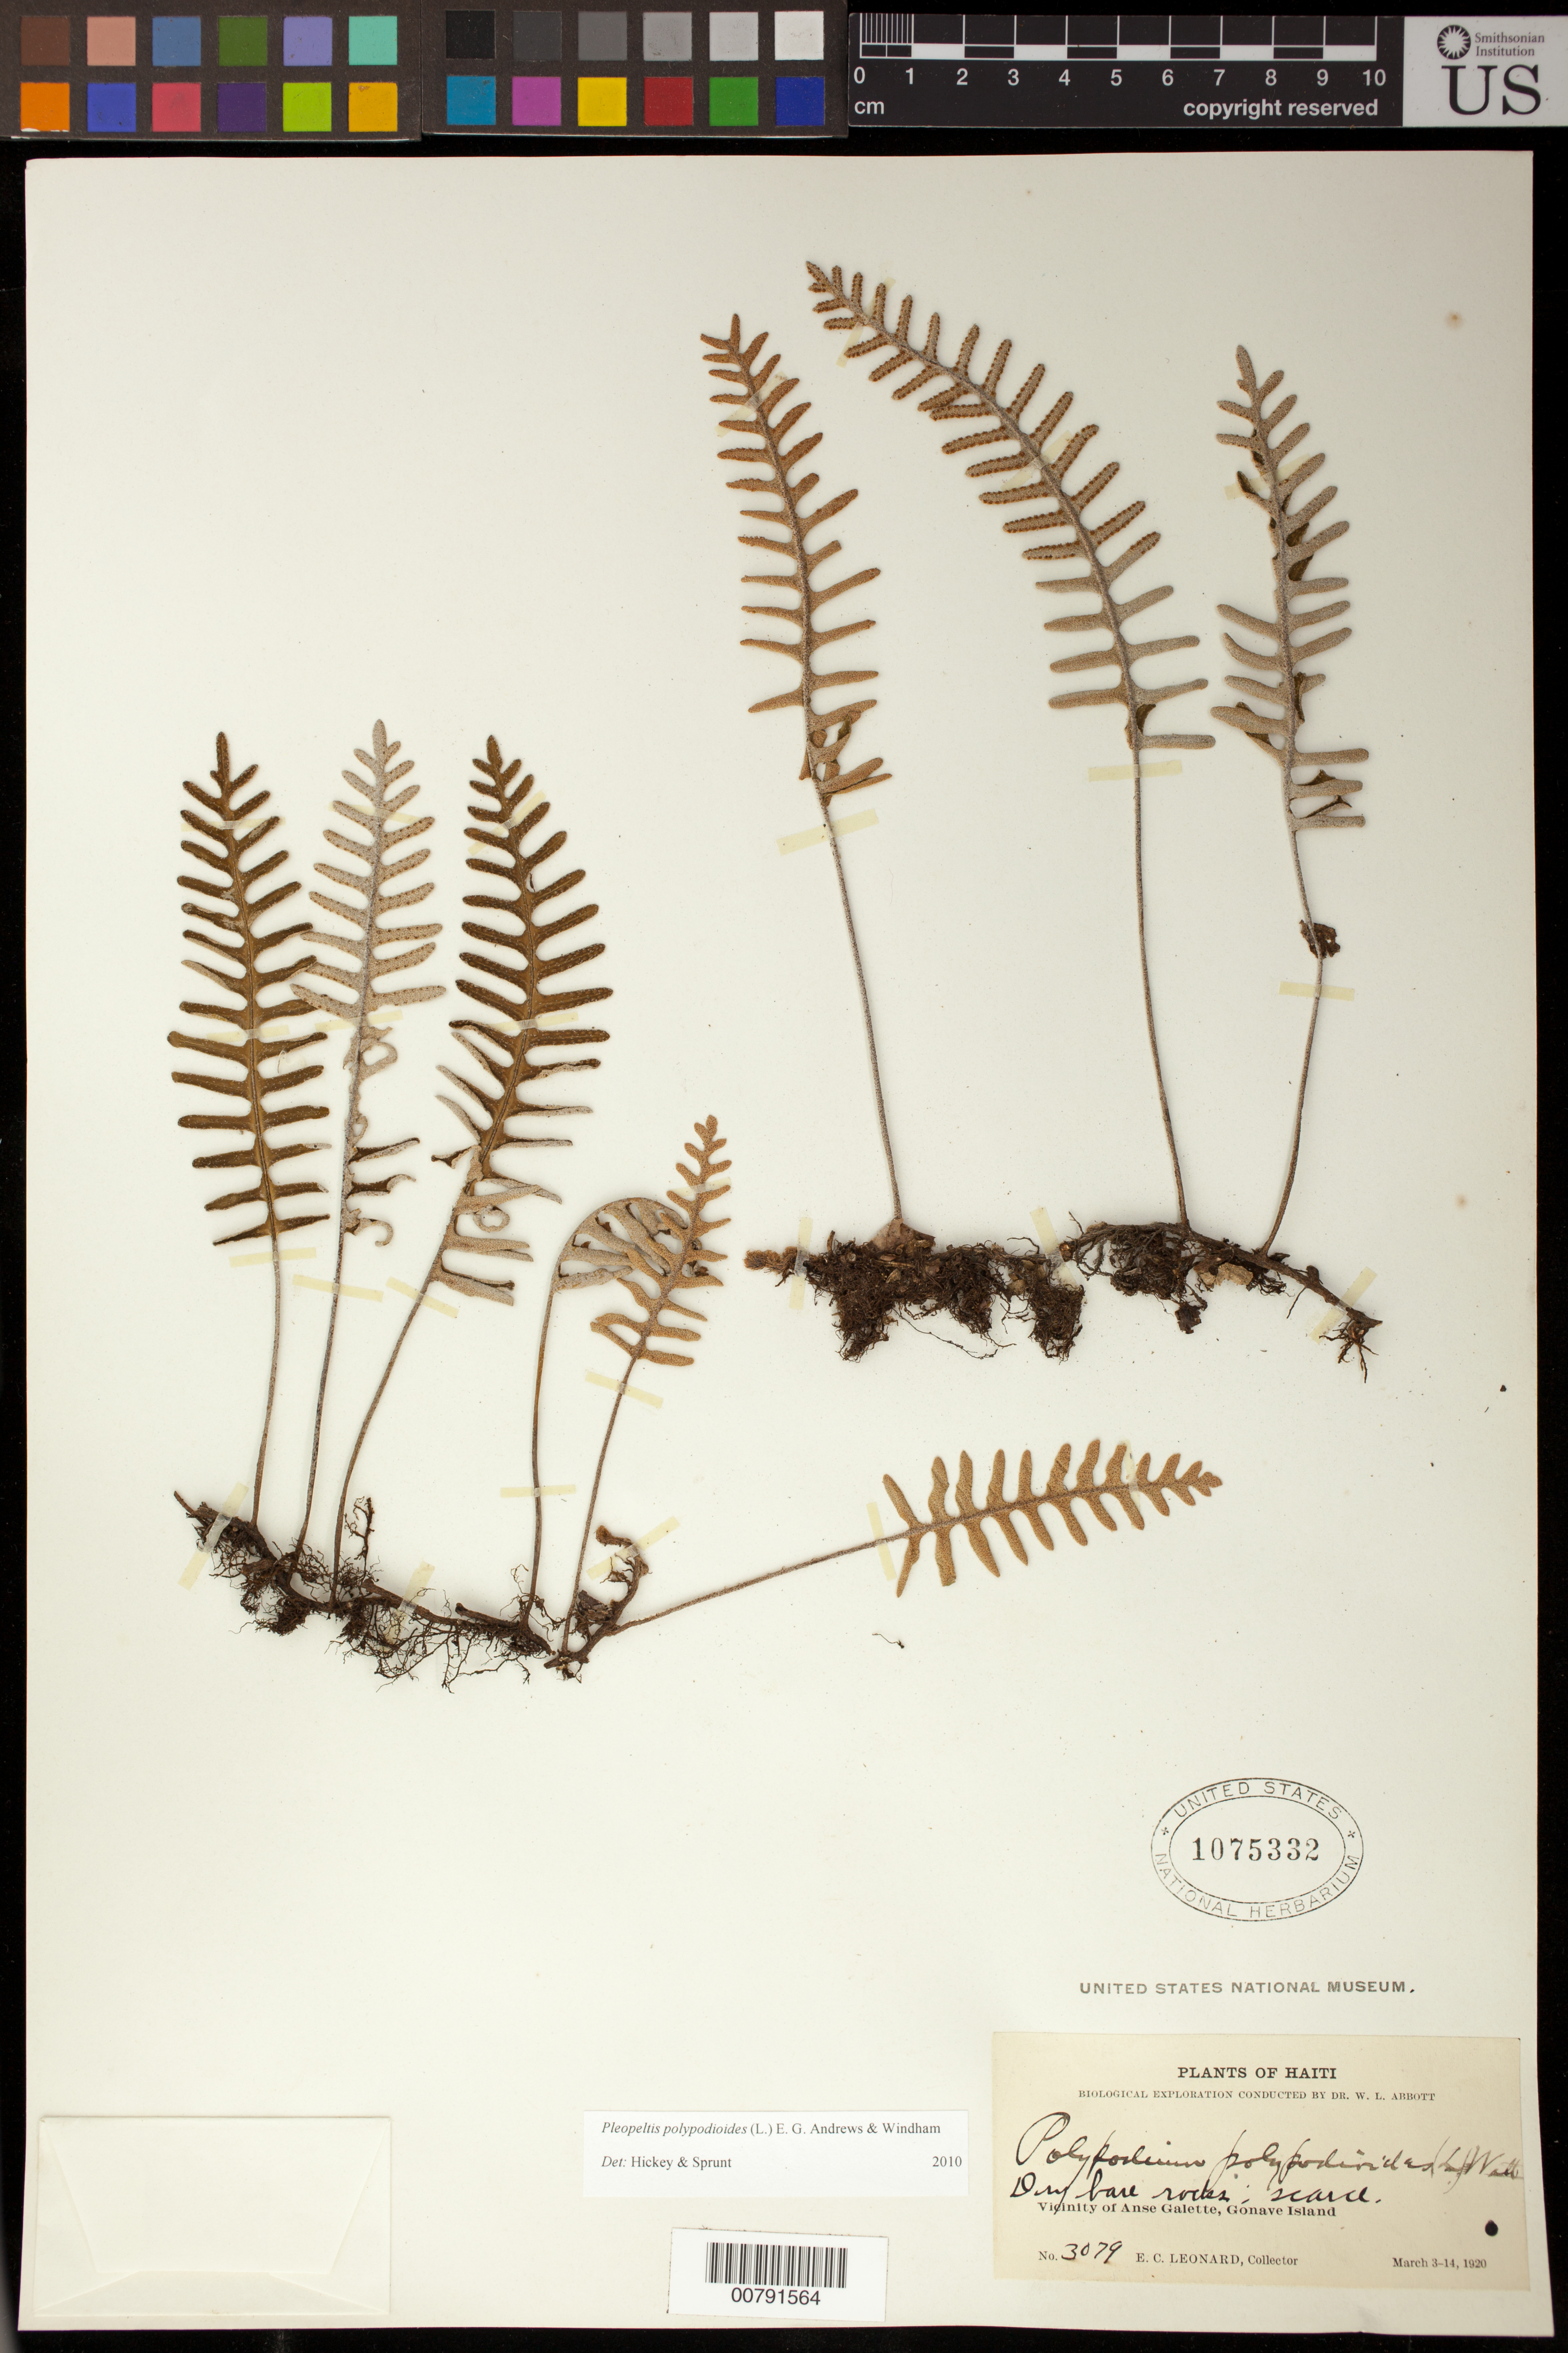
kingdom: Plantae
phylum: Tracheophyta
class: Polypodiopsida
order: Polypodiales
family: Polypodiaceae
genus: Pleopeltis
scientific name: Pleopeltis polypodioides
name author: (L.) E.G. Andrews & Windham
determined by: Hickey, R. J.; Sprunt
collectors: E. C. Leonard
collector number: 3079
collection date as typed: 03 Mar 1920 to 14 Mar 1920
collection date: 1920-03-03/1920-03-14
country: Haiti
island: Hispaniola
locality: Anse Galette vicinity, Gonave Island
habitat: Dry bare rocks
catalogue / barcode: US 1075332